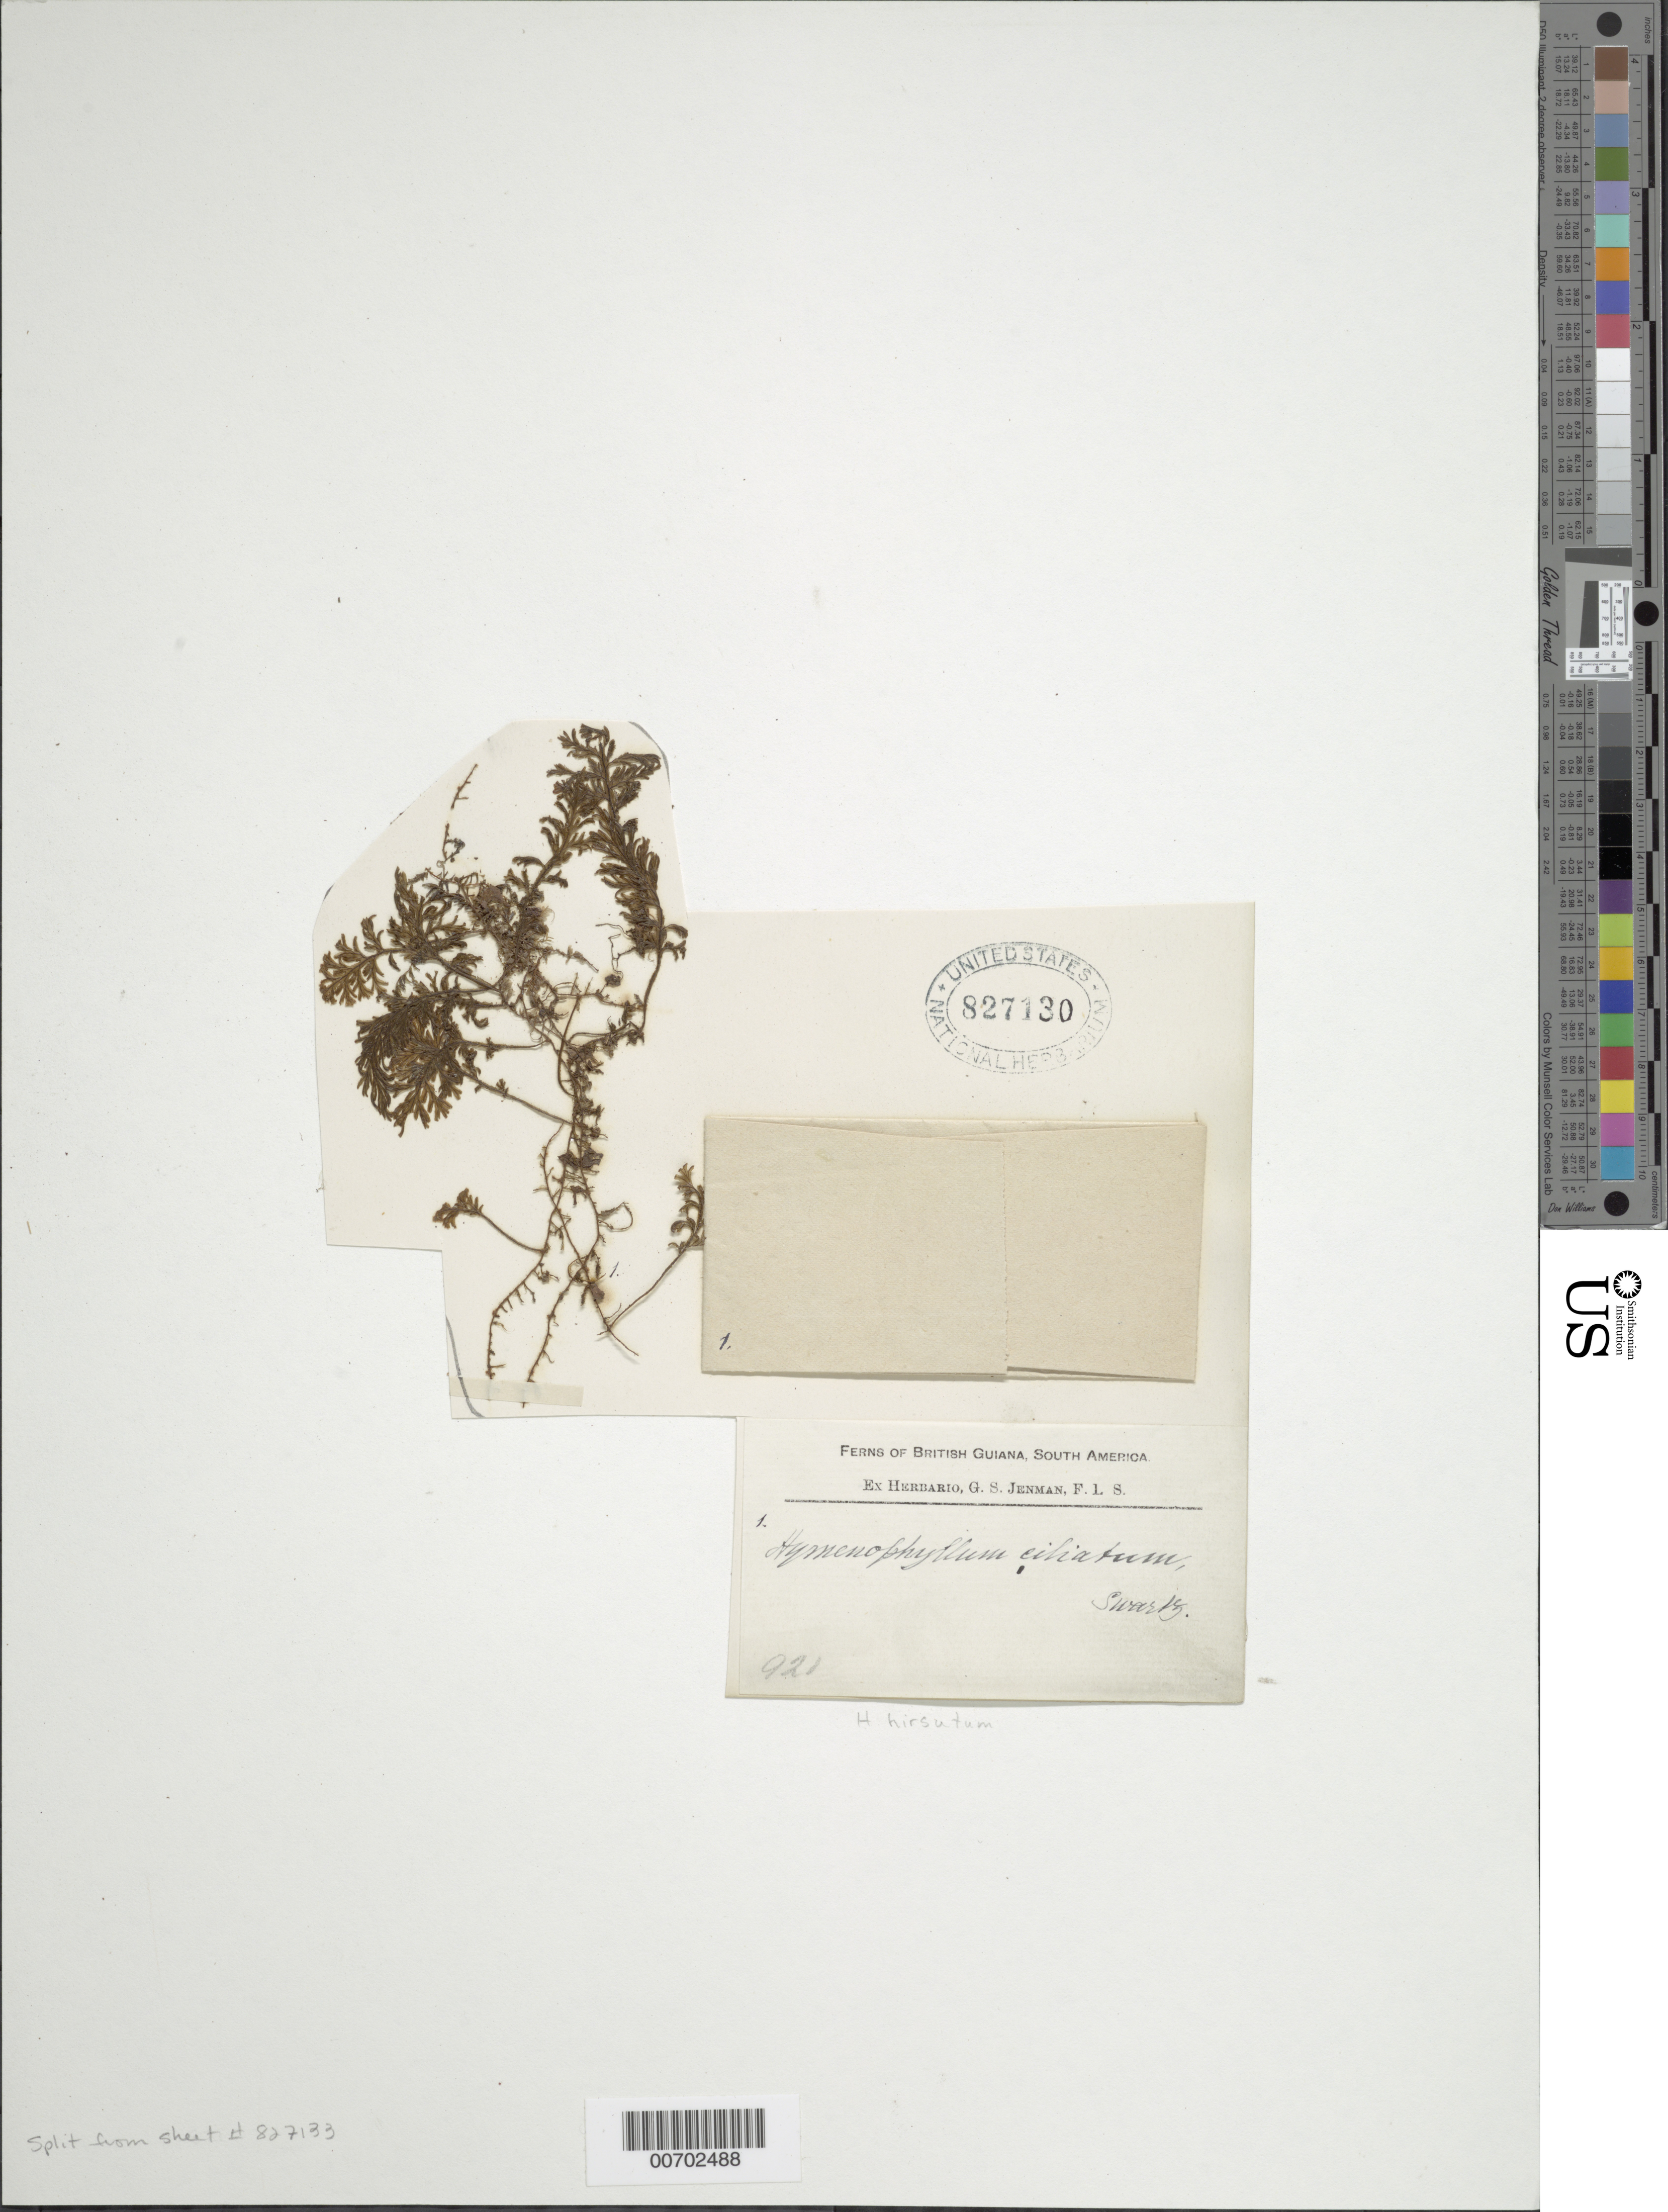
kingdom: Plantae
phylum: Tracheophyta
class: Polypodiopsida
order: Hymenophyllales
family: Hymenophyllaceae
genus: Hymenophyllum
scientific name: Hymenophyllum hirsutum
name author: (L.) Sw.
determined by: Lellinger, David B., (BOT), Smithsonian Institution - National Museum of Natural History (UNITED STATES)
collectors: G. S. Jenman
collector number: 921 ?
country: Guyana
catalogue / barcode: US 827130